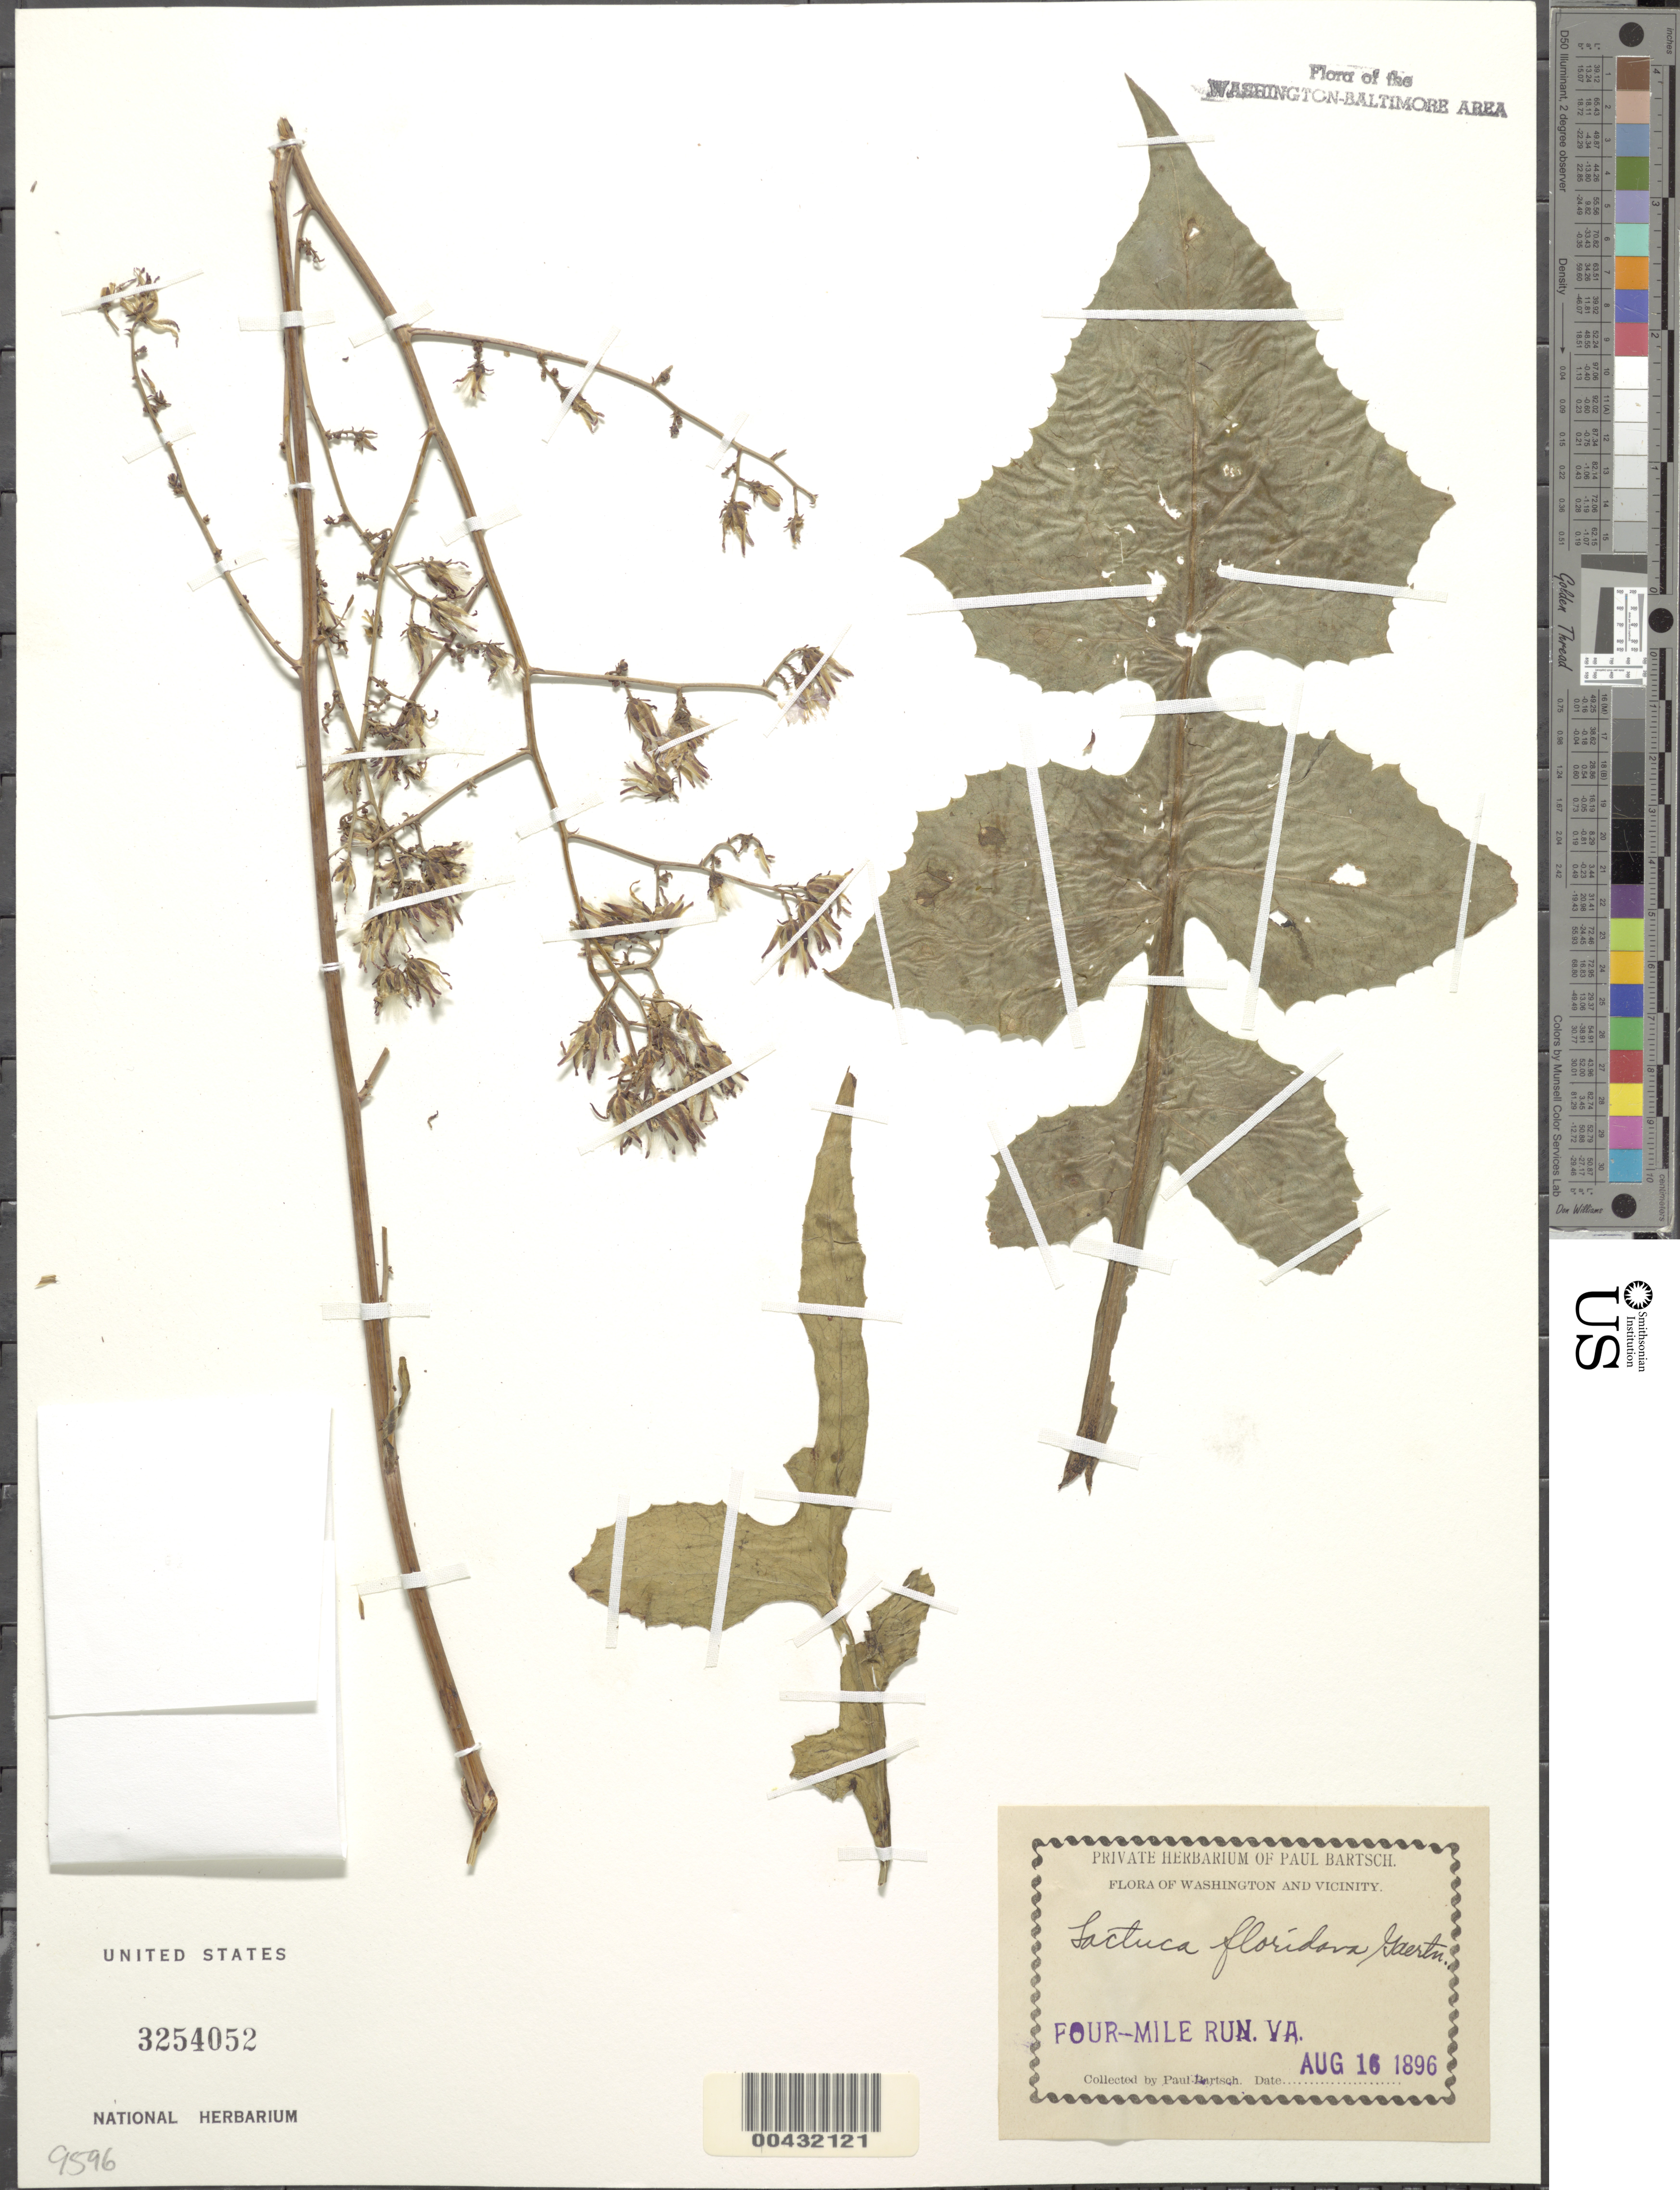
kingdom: Plantae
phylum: Tracheophyta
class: Magnoliopsida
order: Asterales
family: Asteraceae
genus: Lactuca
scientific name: Lactuca floridana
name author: (L.) Gaertn.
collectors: P. Bartsch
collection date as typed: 16 Aug 1896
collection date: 1896-08-16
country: United States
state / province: Virginia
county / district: Arlington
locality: Four Mile Run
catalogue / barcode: US 3254052